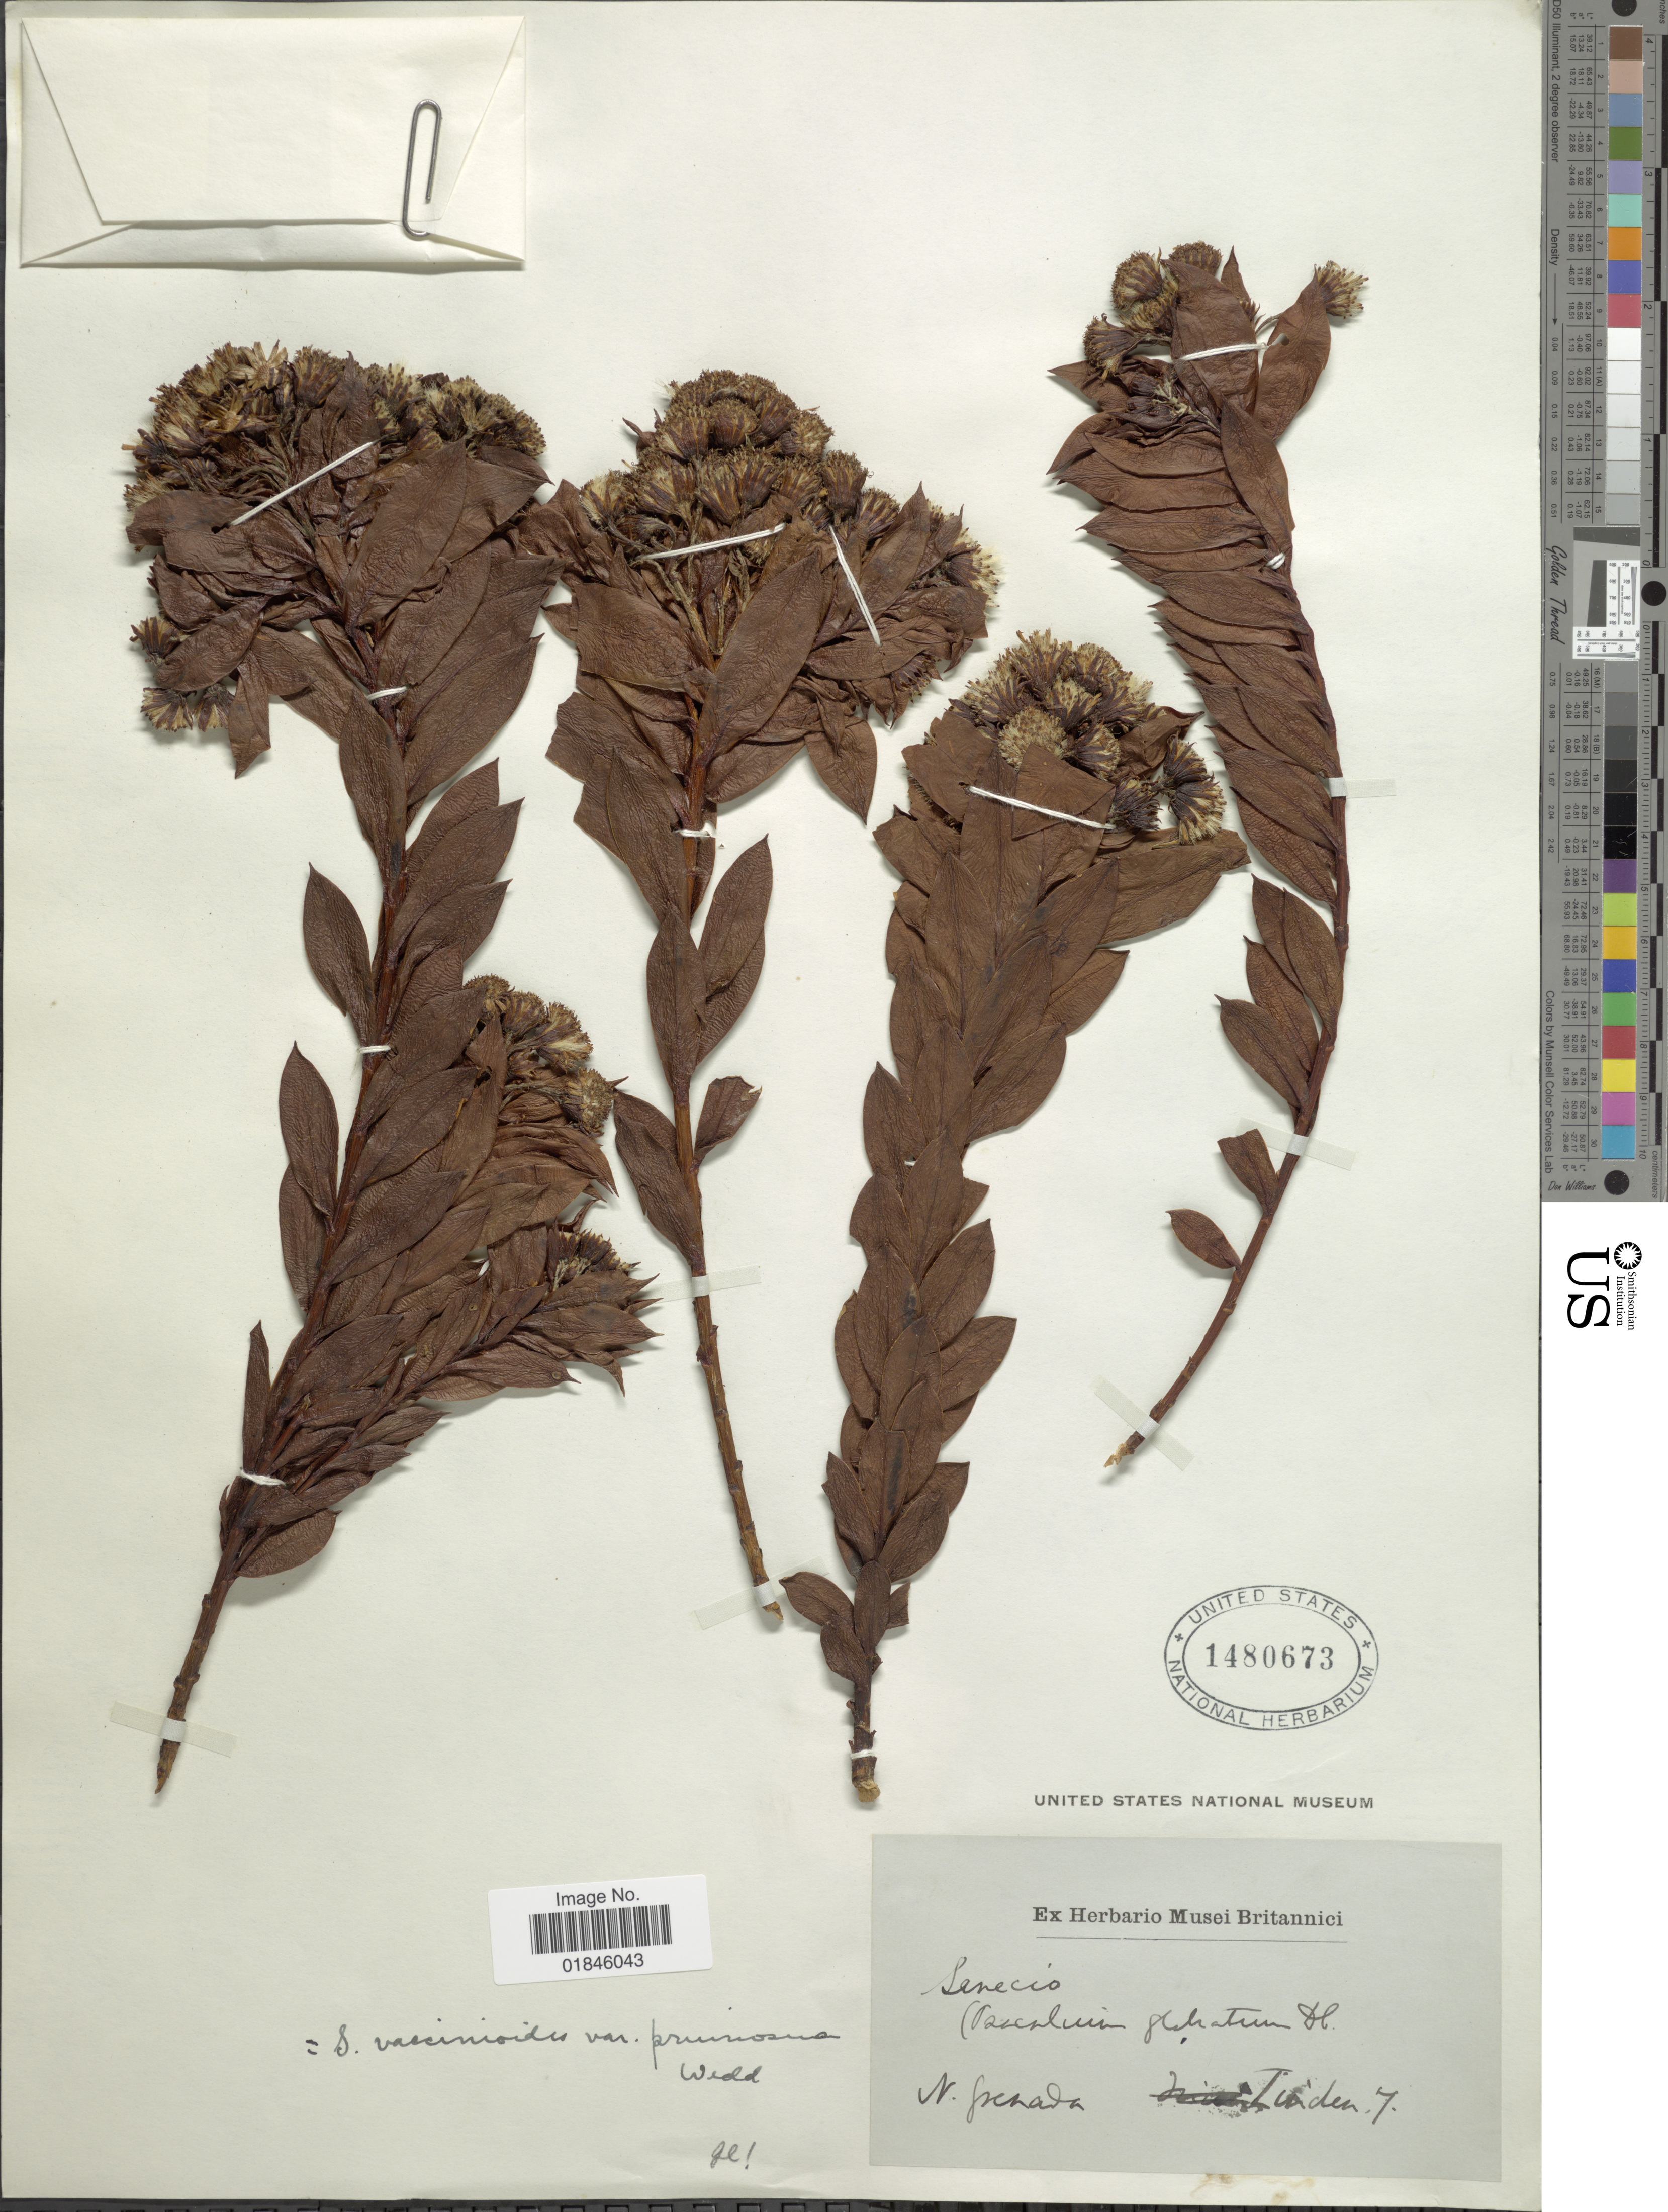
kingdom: Plantae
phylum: Tracheophyta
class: Magnoliopsida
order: Asterales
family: Asteraceae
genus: Pentacalia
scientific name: Pentacalia vaccinioides var. pruinosus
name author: Wedd.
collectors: -- Linden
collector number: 7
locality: N. Grenada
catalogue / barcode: US 1480673